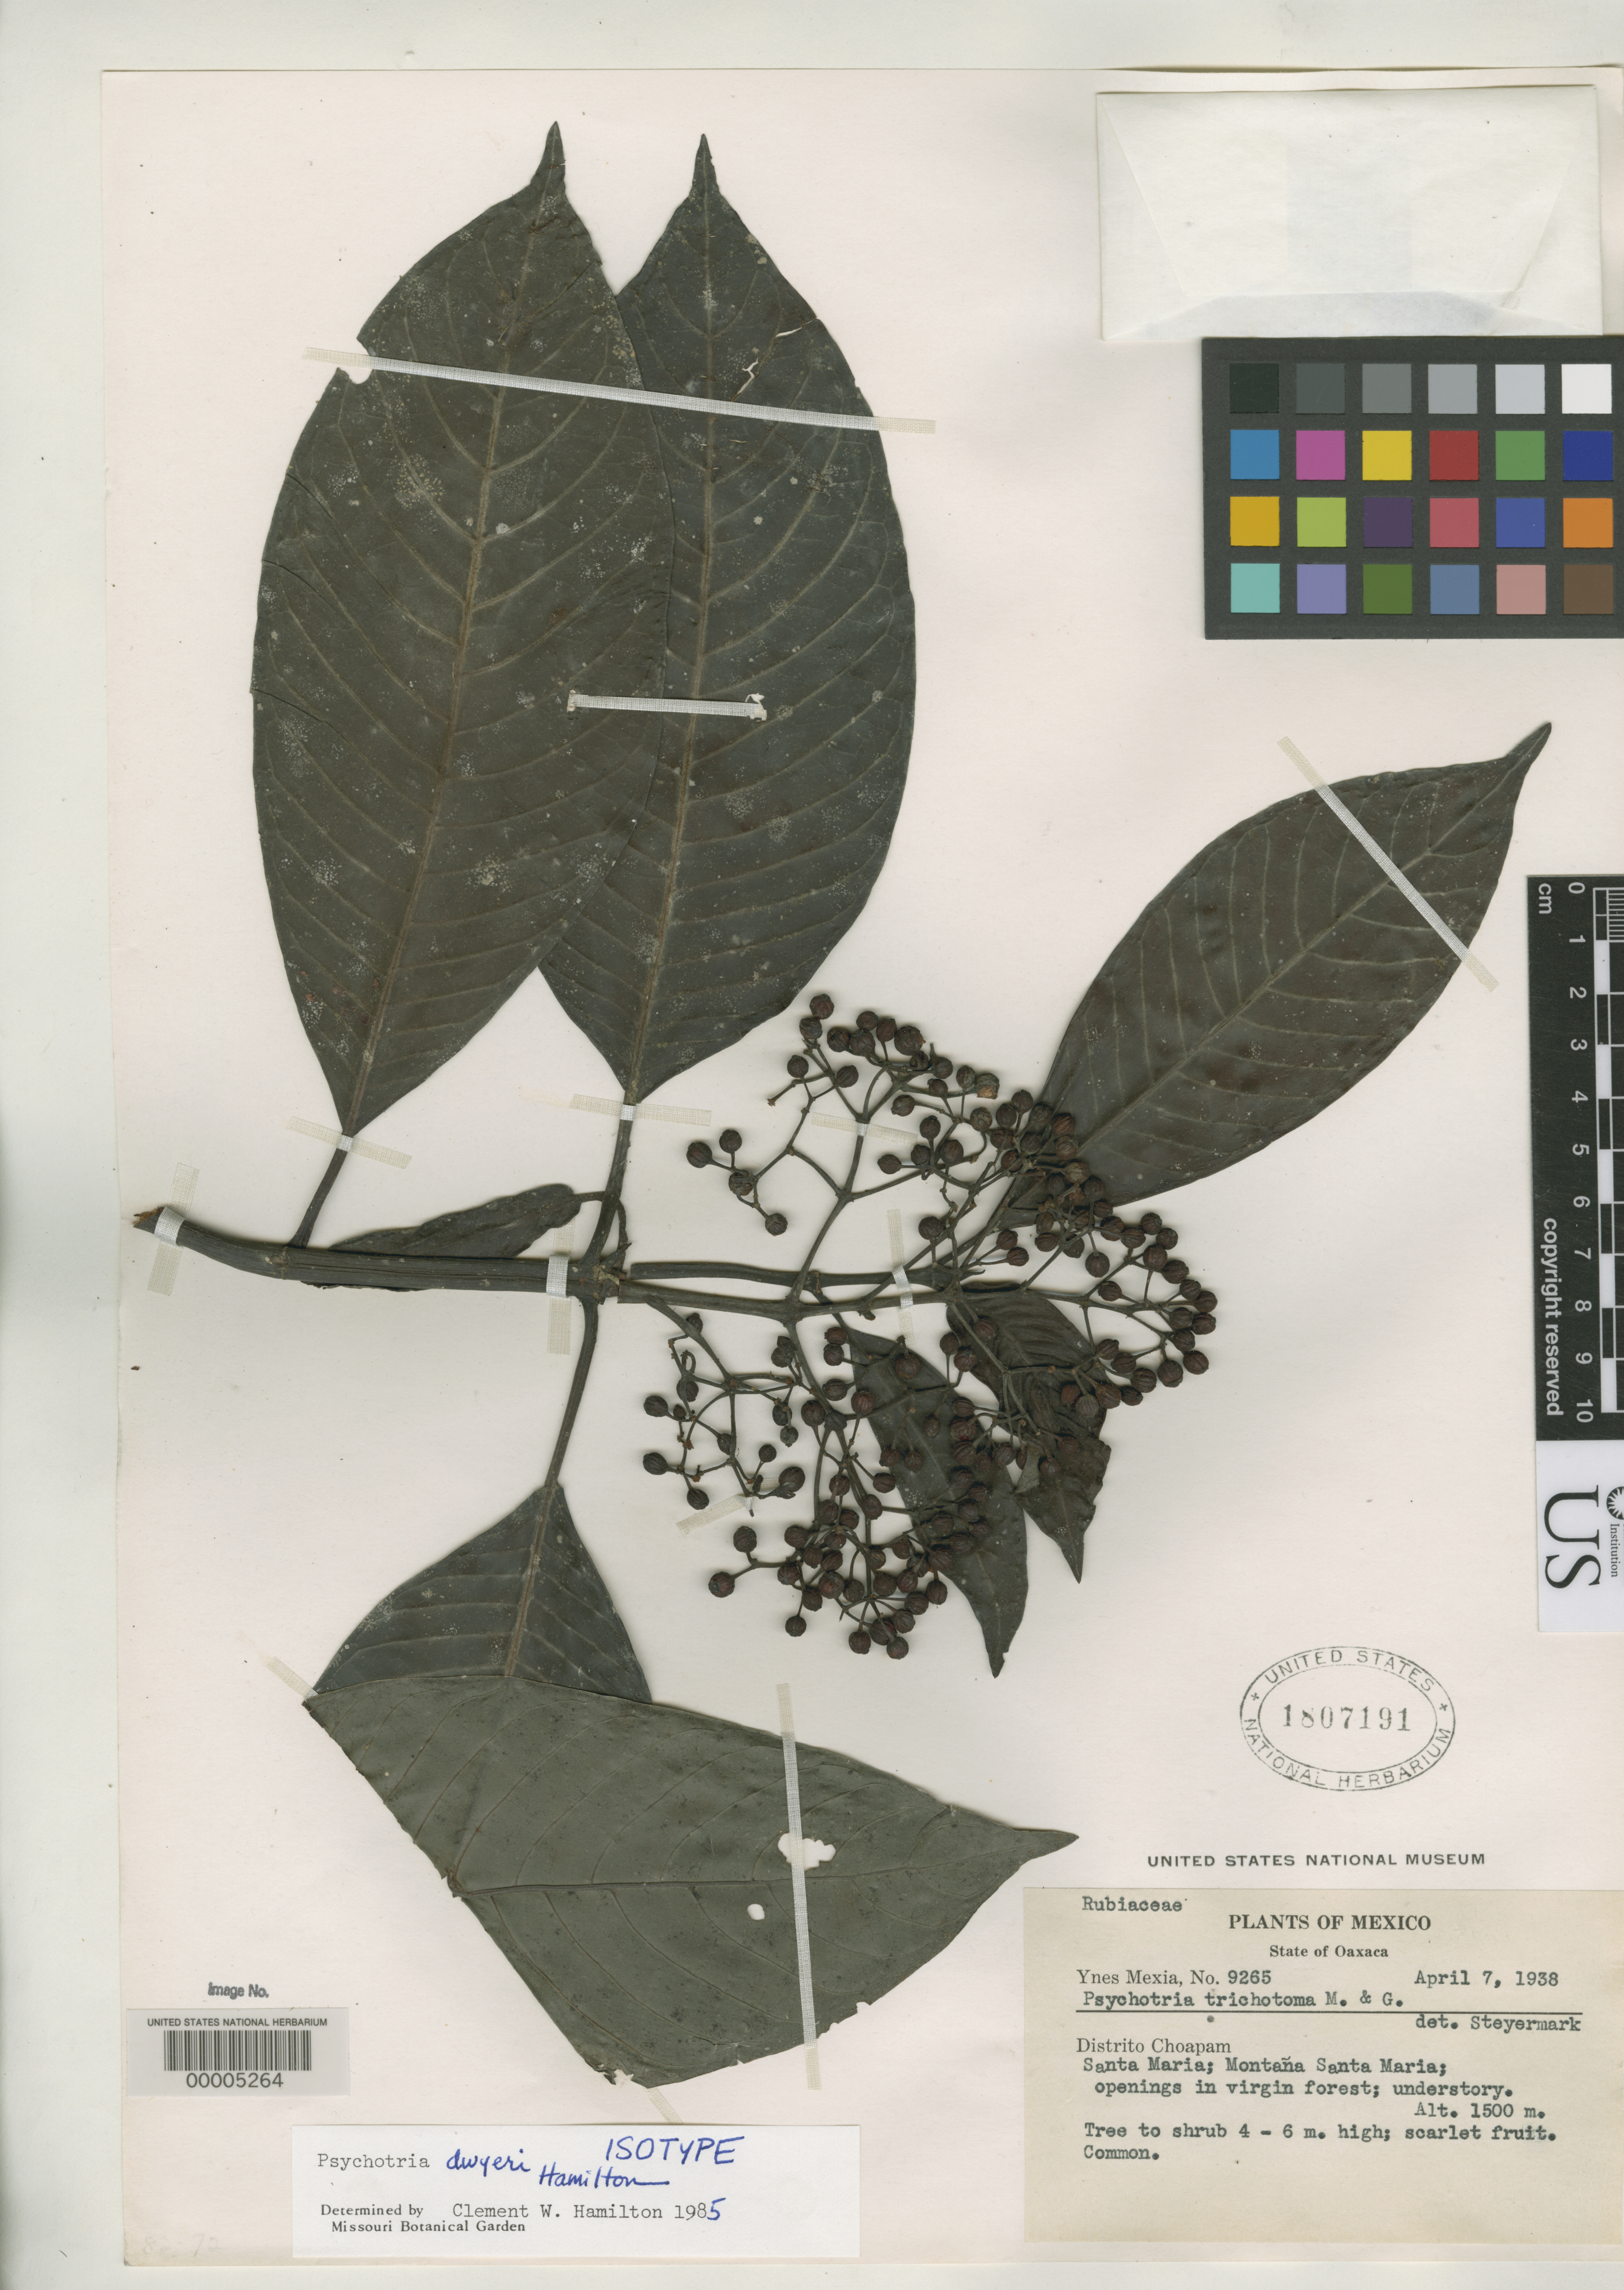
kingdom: Plantae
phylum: Tracheophyta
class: Magnoliopsida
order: Gentianales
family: Rubiaceae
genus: Psychotria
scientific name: Psychotria dwyeri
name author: C.W. Ham.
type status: Isotype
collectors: Y. Mexia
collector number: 9265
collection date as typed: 07 Apr 1938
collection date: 1938-04-07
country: Mexico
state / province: Oaxaca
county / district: Choapam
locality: Santa Maria, Montana Santa Maria, openings in virgin forest.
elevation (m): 1500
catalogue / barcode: US 1807191